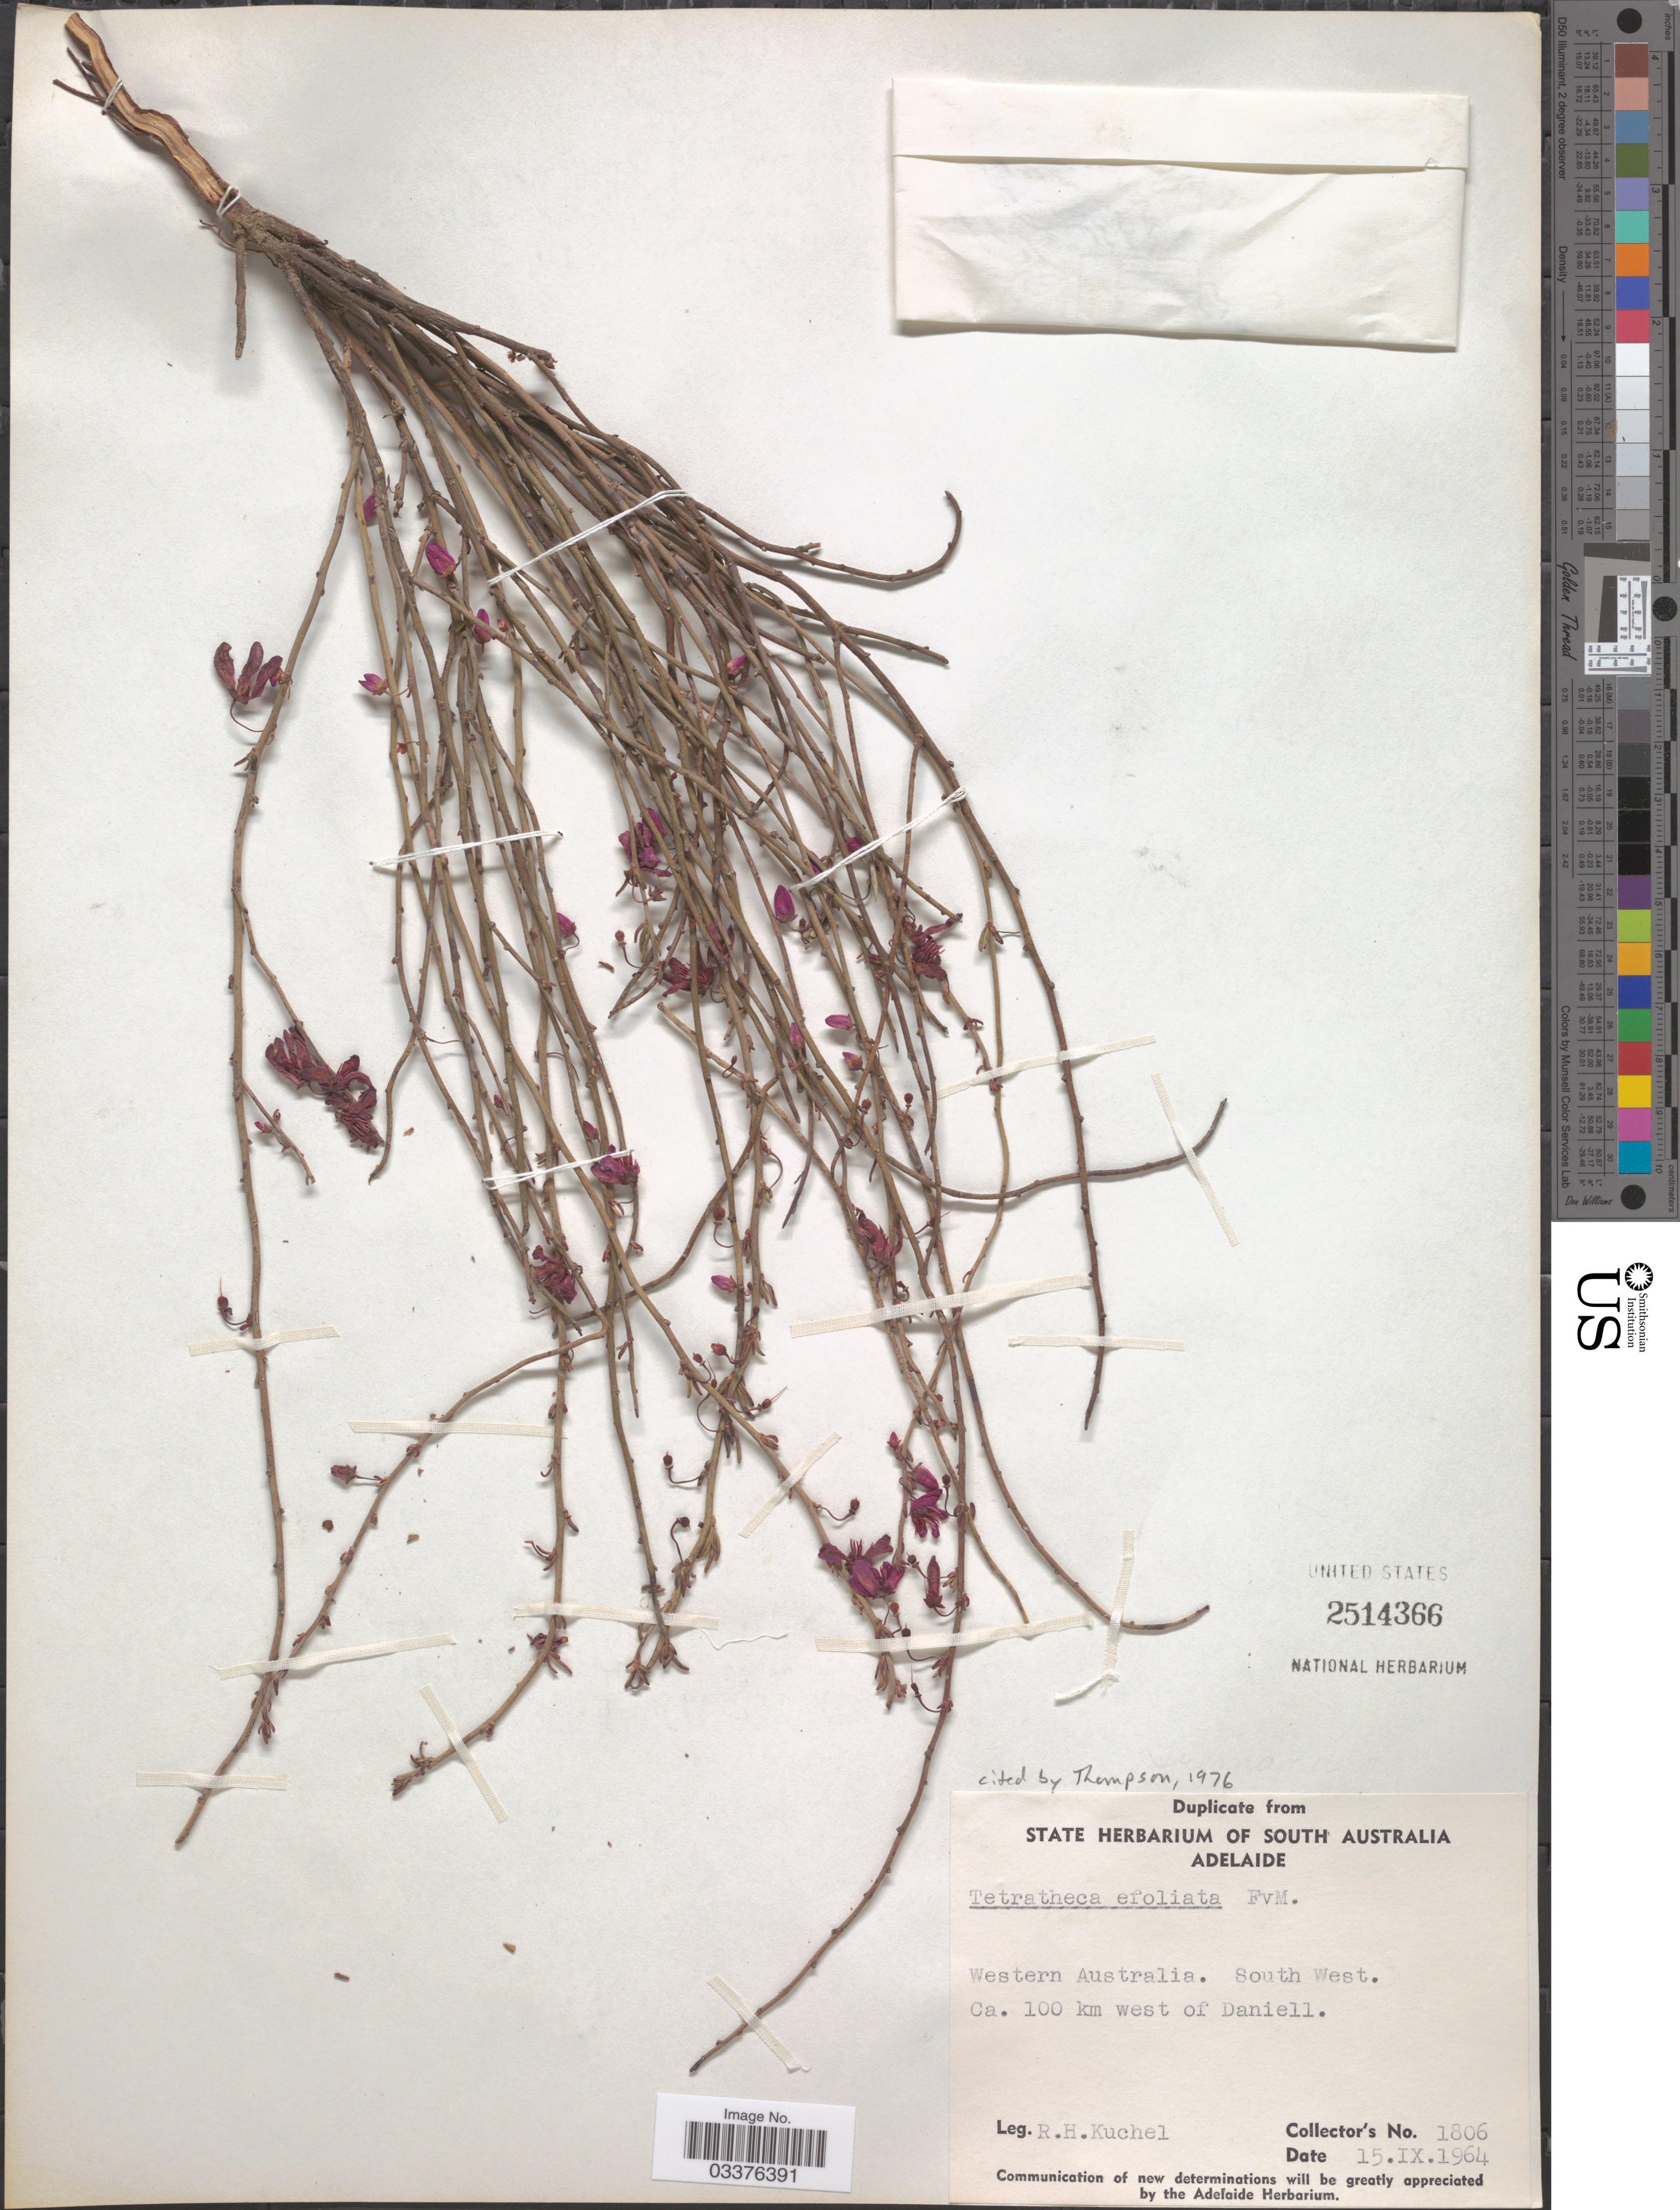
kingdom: Plantae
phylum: Tracheophyta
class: Magnoliopsida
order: Oxalidales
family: Elaeocarpaceae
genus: Tetratheca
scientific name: Tetratheca efoliata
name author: F. Muell.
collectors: R. Kuchel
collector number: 1806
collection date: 1964-09-15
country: Australia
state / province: Western Australia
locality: South West. Ca. 100 km west of Daniell.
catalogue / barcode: US 2514366